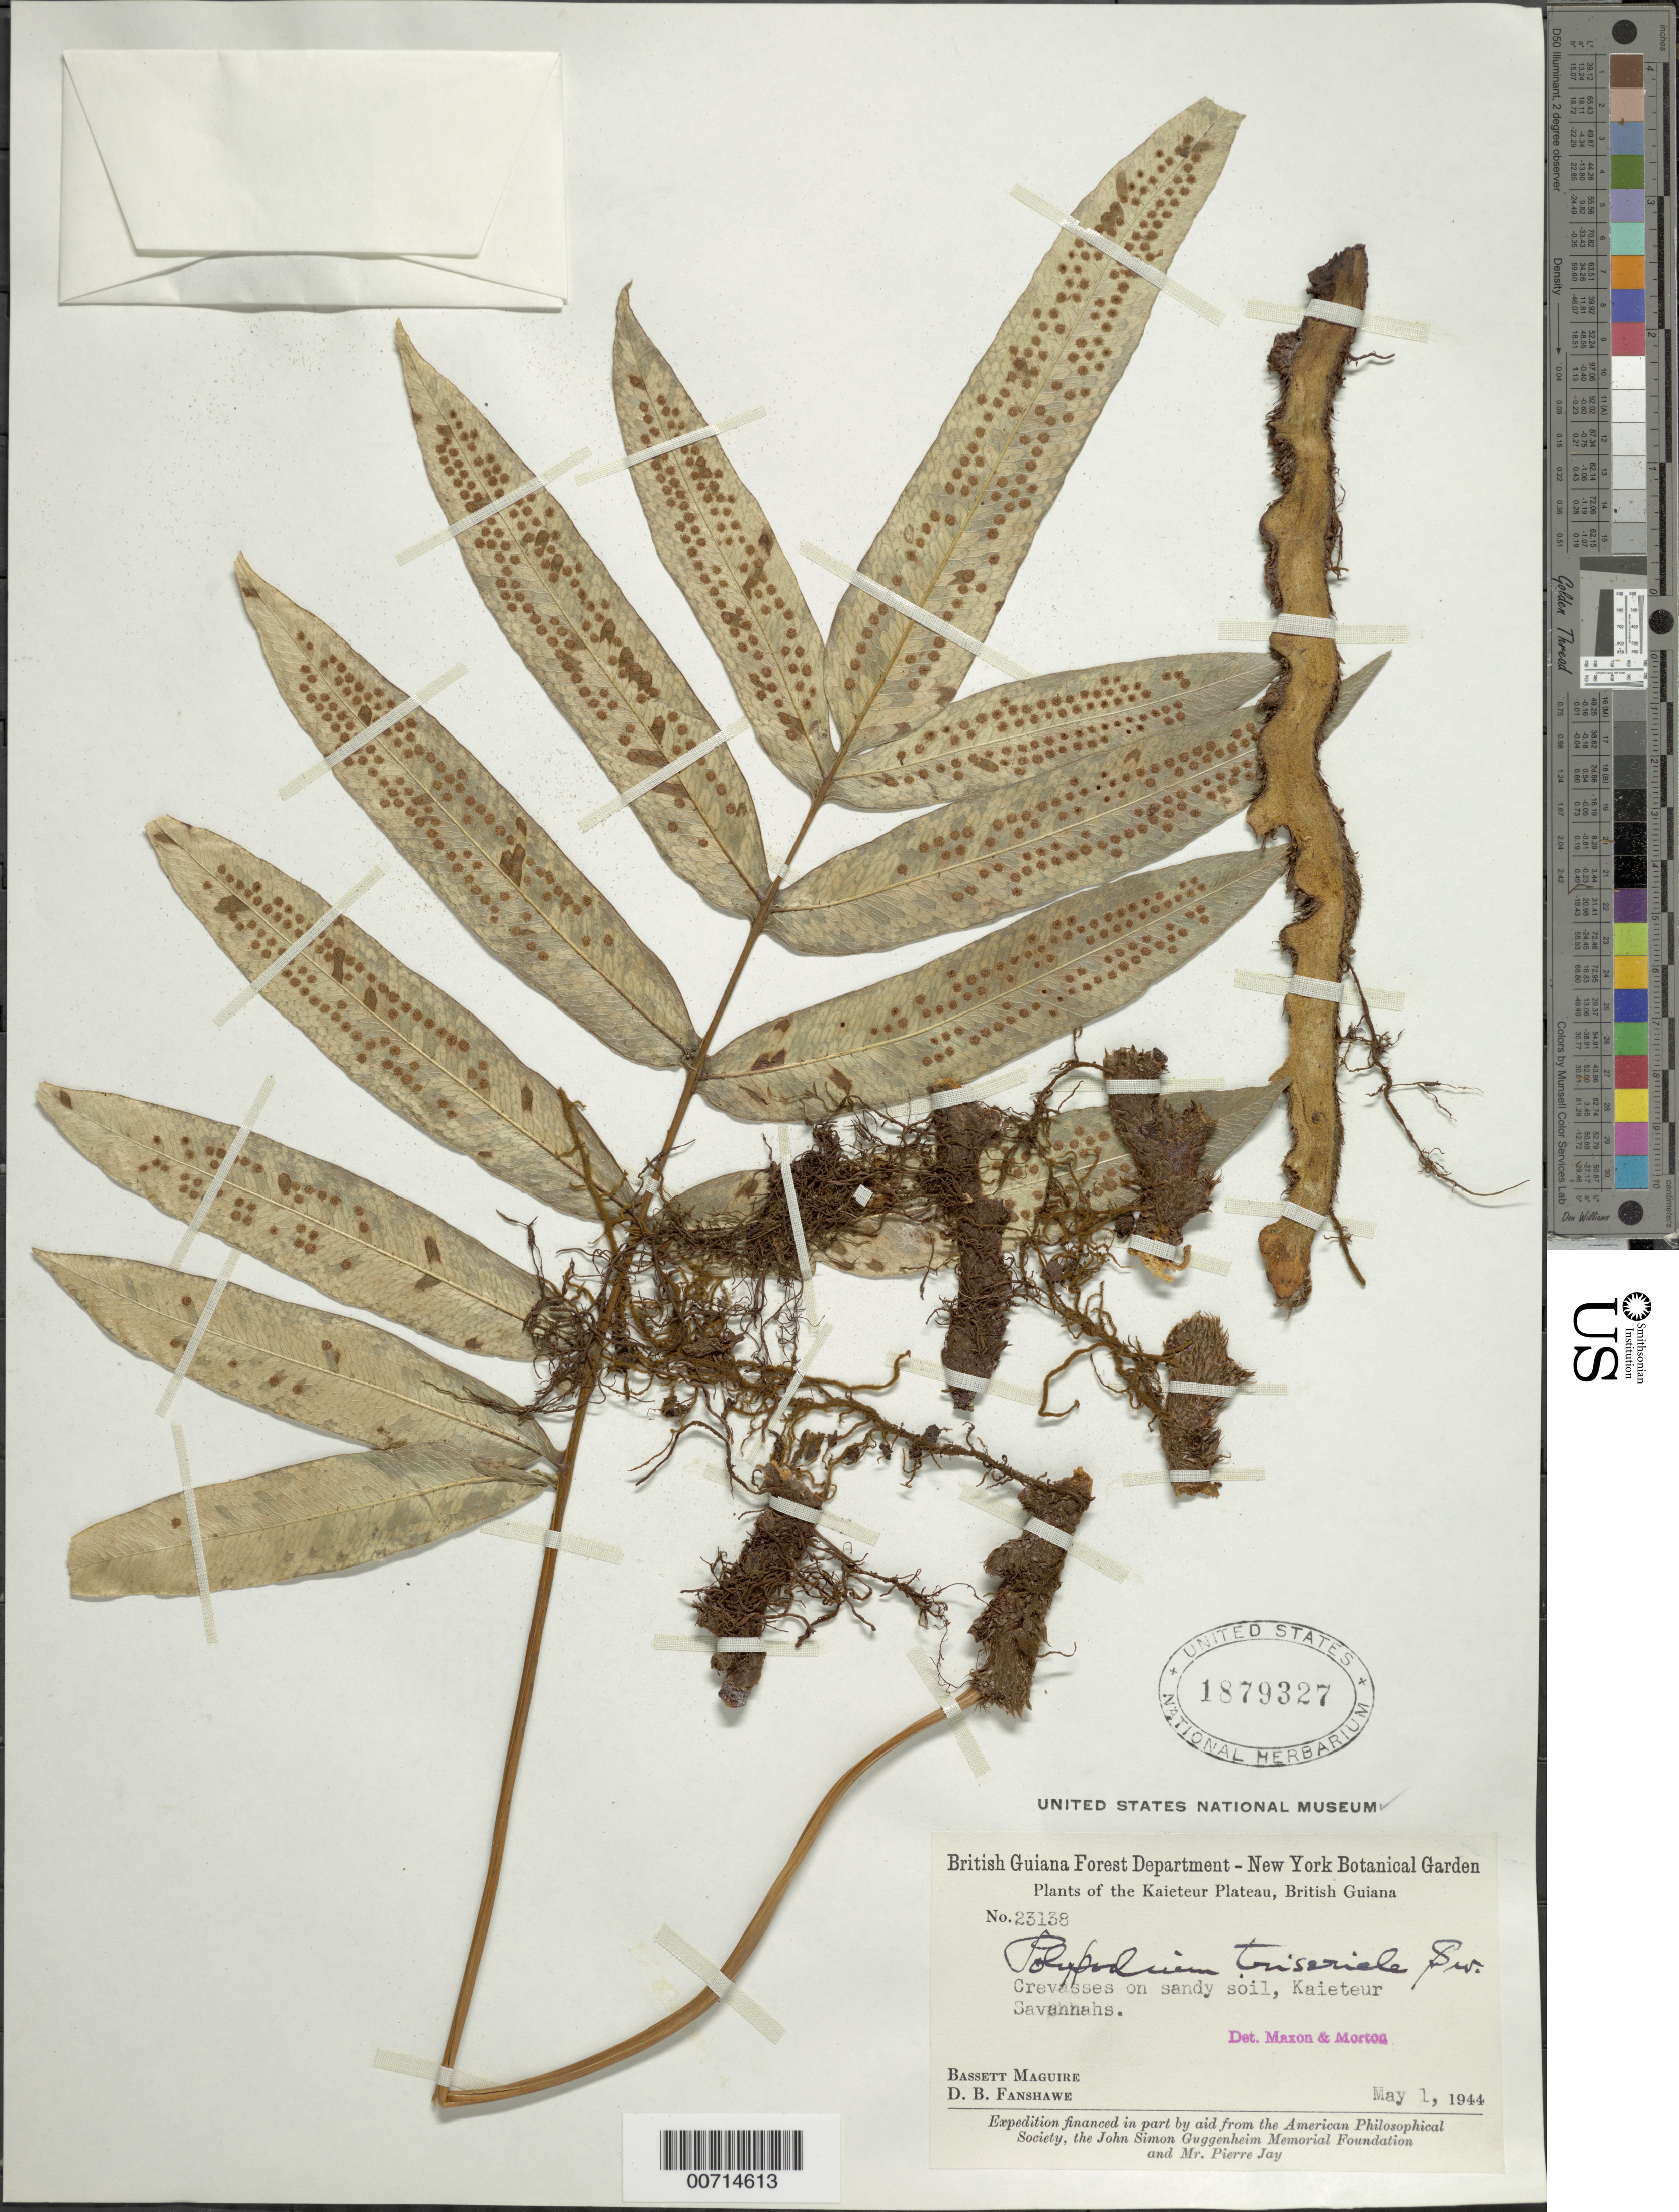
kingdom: Plantae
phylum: Tracheophyta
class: Polypodiopsida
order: Polypodiales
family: Polypodiaceae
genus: Serpocaulon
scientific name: Serpocaulon triseriale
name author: (Sw.) A.R. Sm.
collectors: B. Maguire & D. B. Fanshawe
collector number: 23138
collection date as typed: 1-May-44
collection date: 1944-05-01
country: Guyana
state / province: Potaro-Siparuni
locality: Kaieteur Plateau, Kaieteur Savannas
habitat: Crevasses on sandy soil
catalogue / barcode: US 1879327